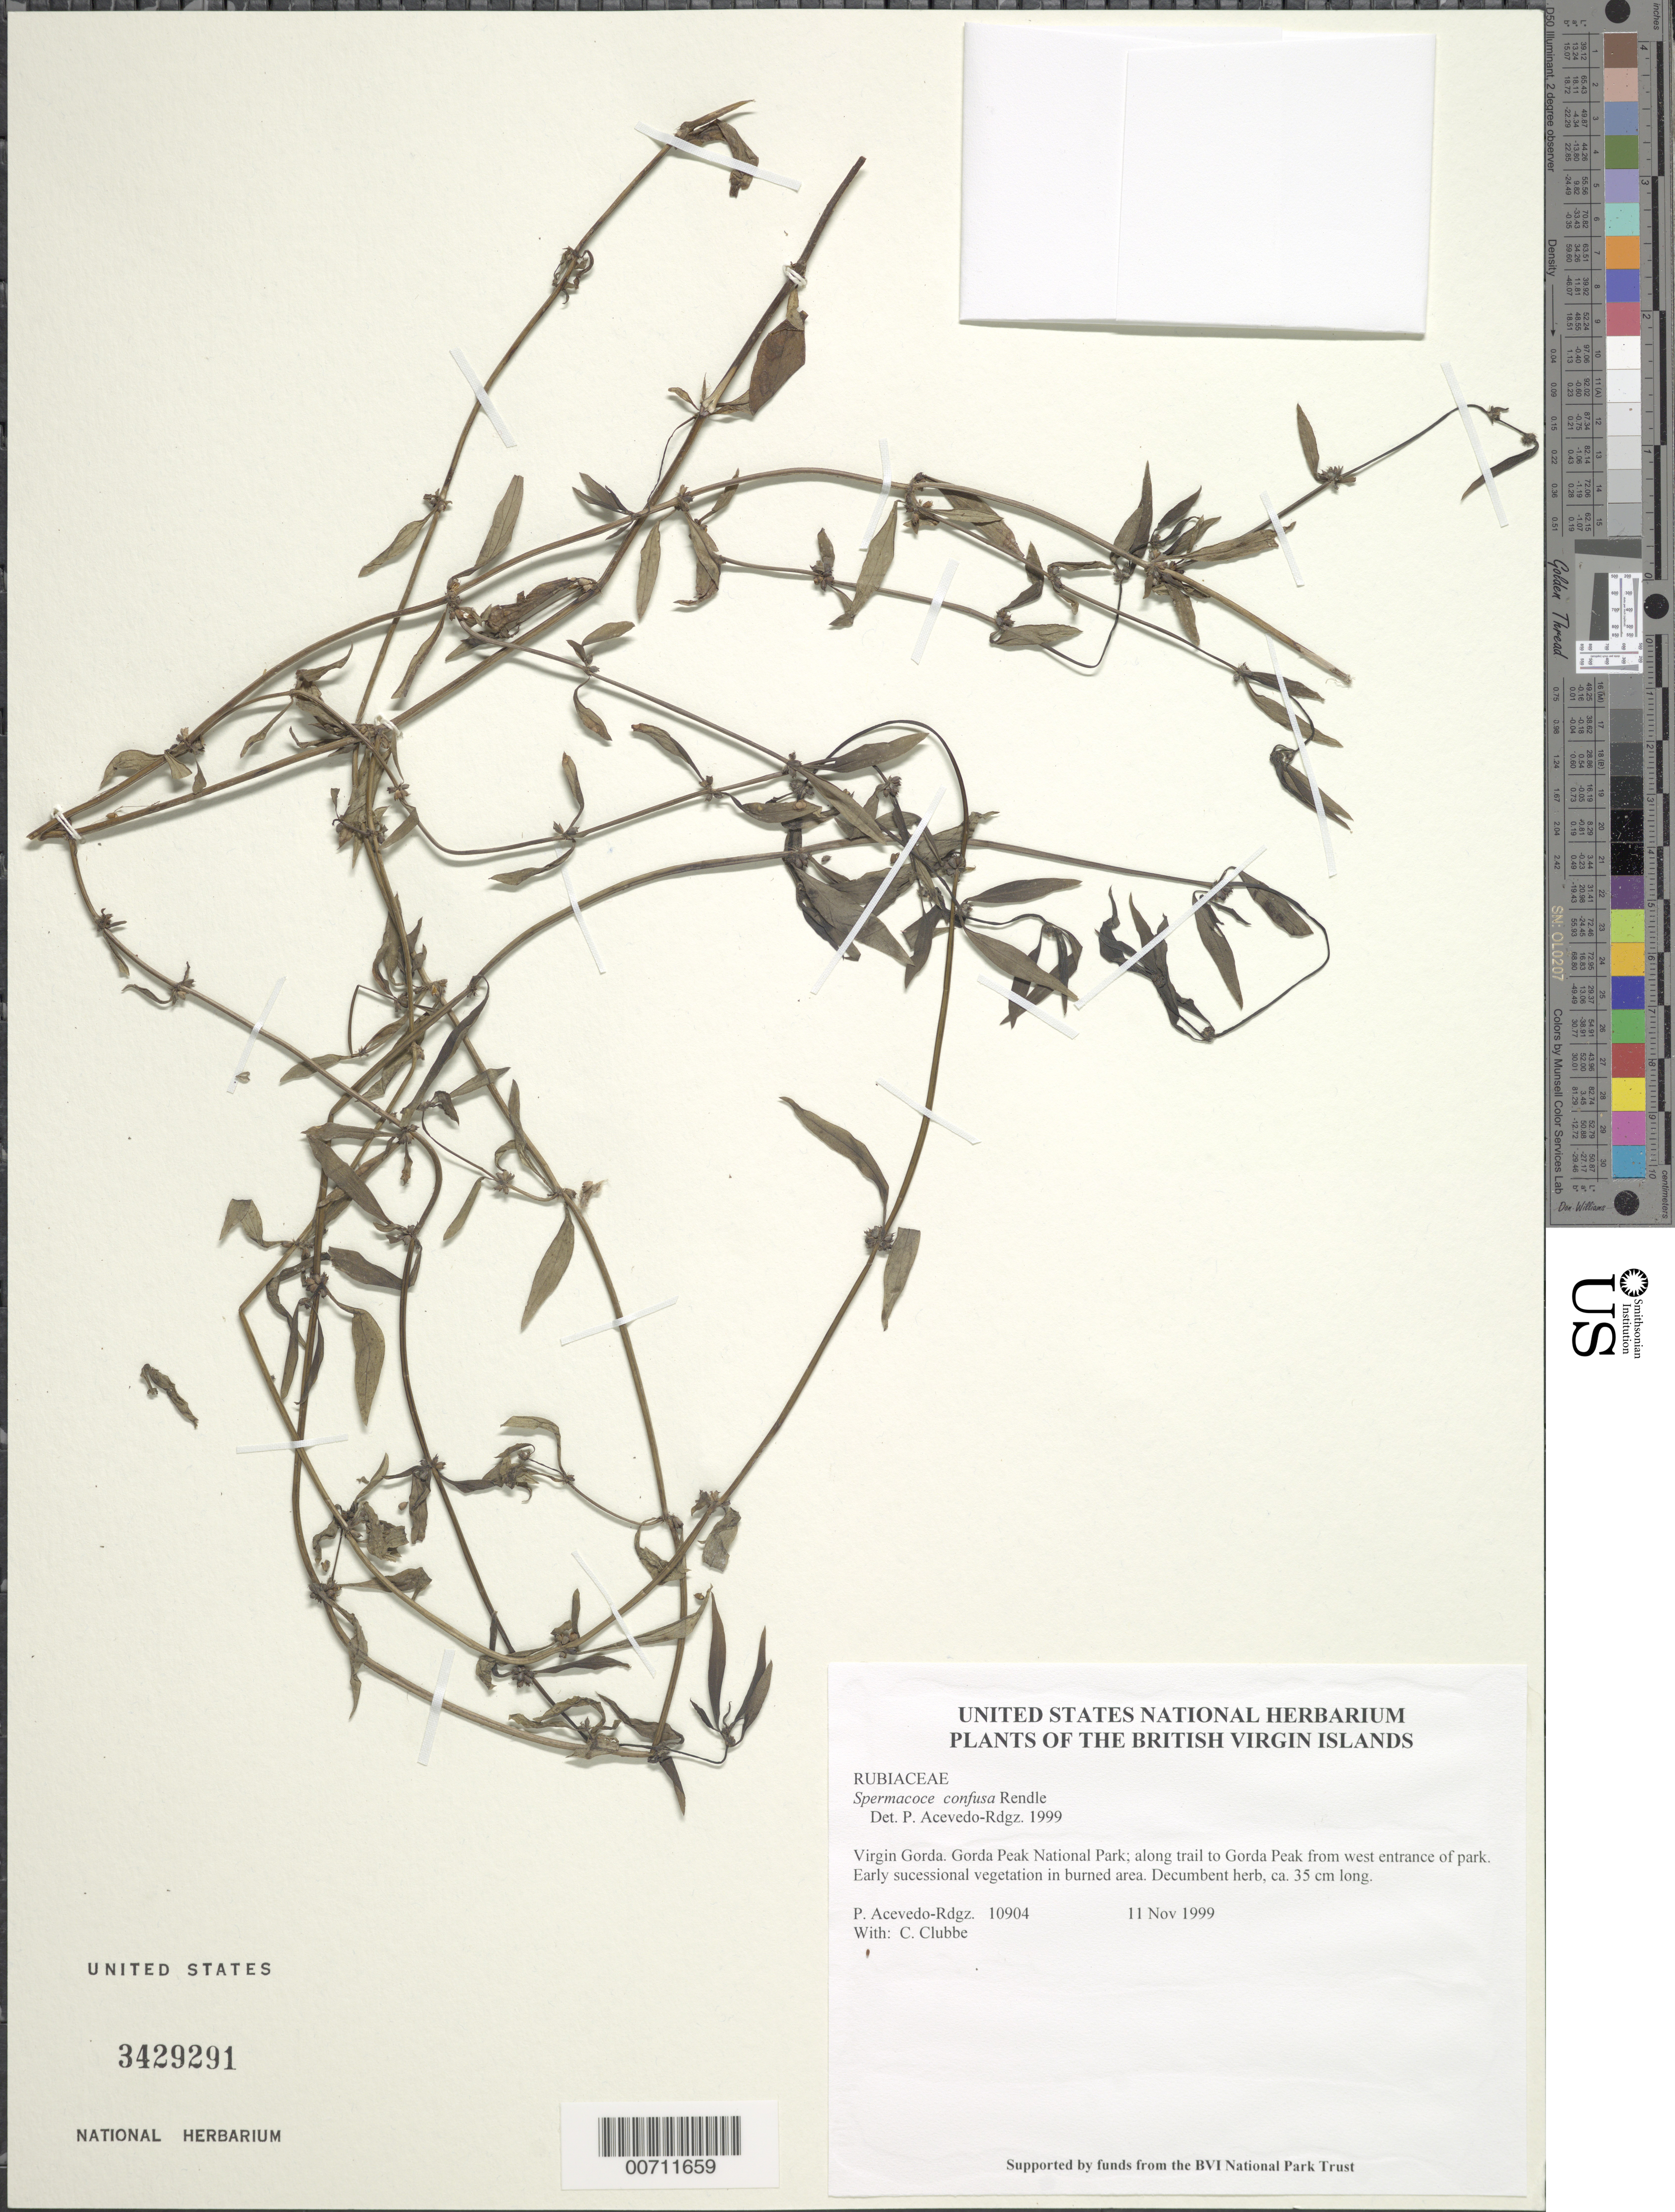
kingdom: Plantae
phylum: Tracheophyta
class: Magnoliopsida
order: Gentianales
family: Rubiaceae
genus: Spermacoce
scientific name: Spermacoce confusa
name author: Rendle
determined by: Acevedo-Rodríguez, P., (BOT), Smithsonian Institution - National Museum of Natural History (UNITED STATES)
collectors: P. Acevedo-Rodr., C. Clubbe, M. Gillman & C. Hankamer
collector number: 10904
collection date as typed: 11 Nov 1999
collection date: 1999-11-11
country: British Virgin Islands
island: Virgin Gorda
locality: Gorda Peak National Park; along trail to Gorda Peak from west entrance of park.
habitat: Early sucessional vegetation in burned area.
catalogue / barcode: US 3429291